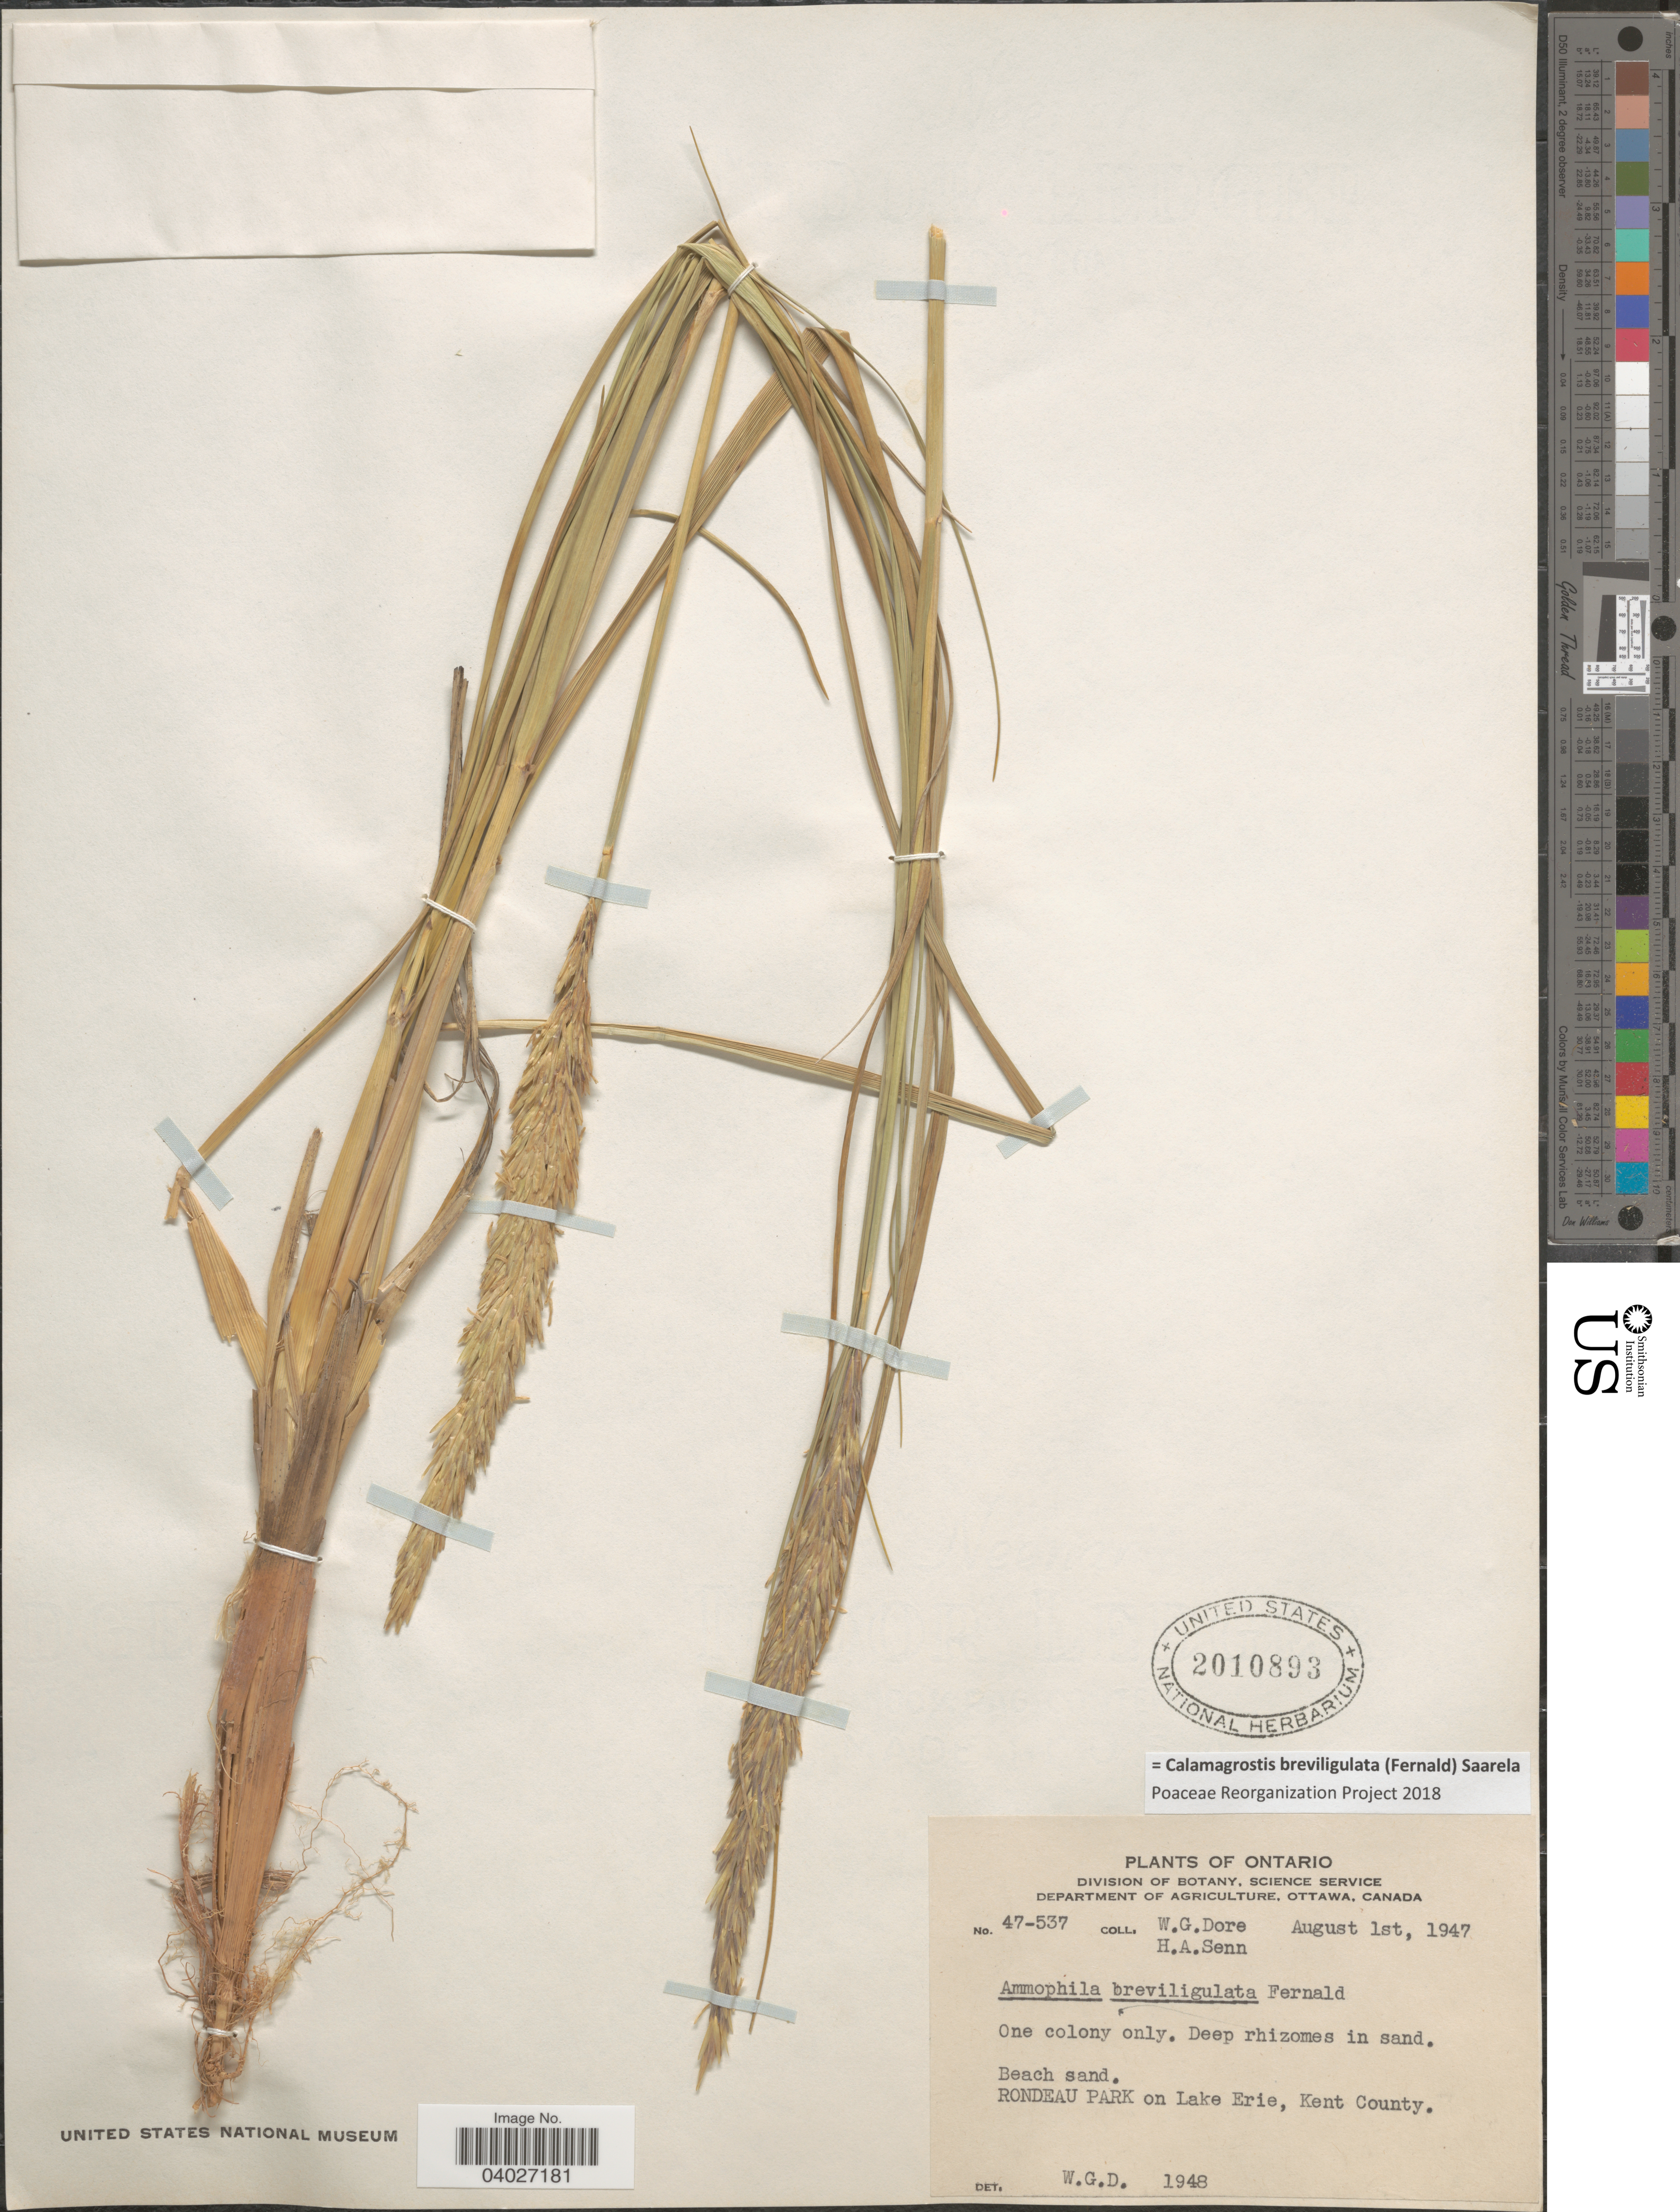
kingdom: Plantae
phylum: Tracheophyta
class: Liliopsida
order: Poales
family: Poaceae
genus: Calamagrostis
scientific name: Calamagrostis breviligulata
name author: (Fernald) Saarela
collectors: W. Dore & H. Senn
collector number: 47-537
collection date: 1947-08-01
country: Canada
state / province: Ontario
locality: Beach sand. Rondeau Park on Lake Erie, Kent County.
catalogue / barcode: US 2010893